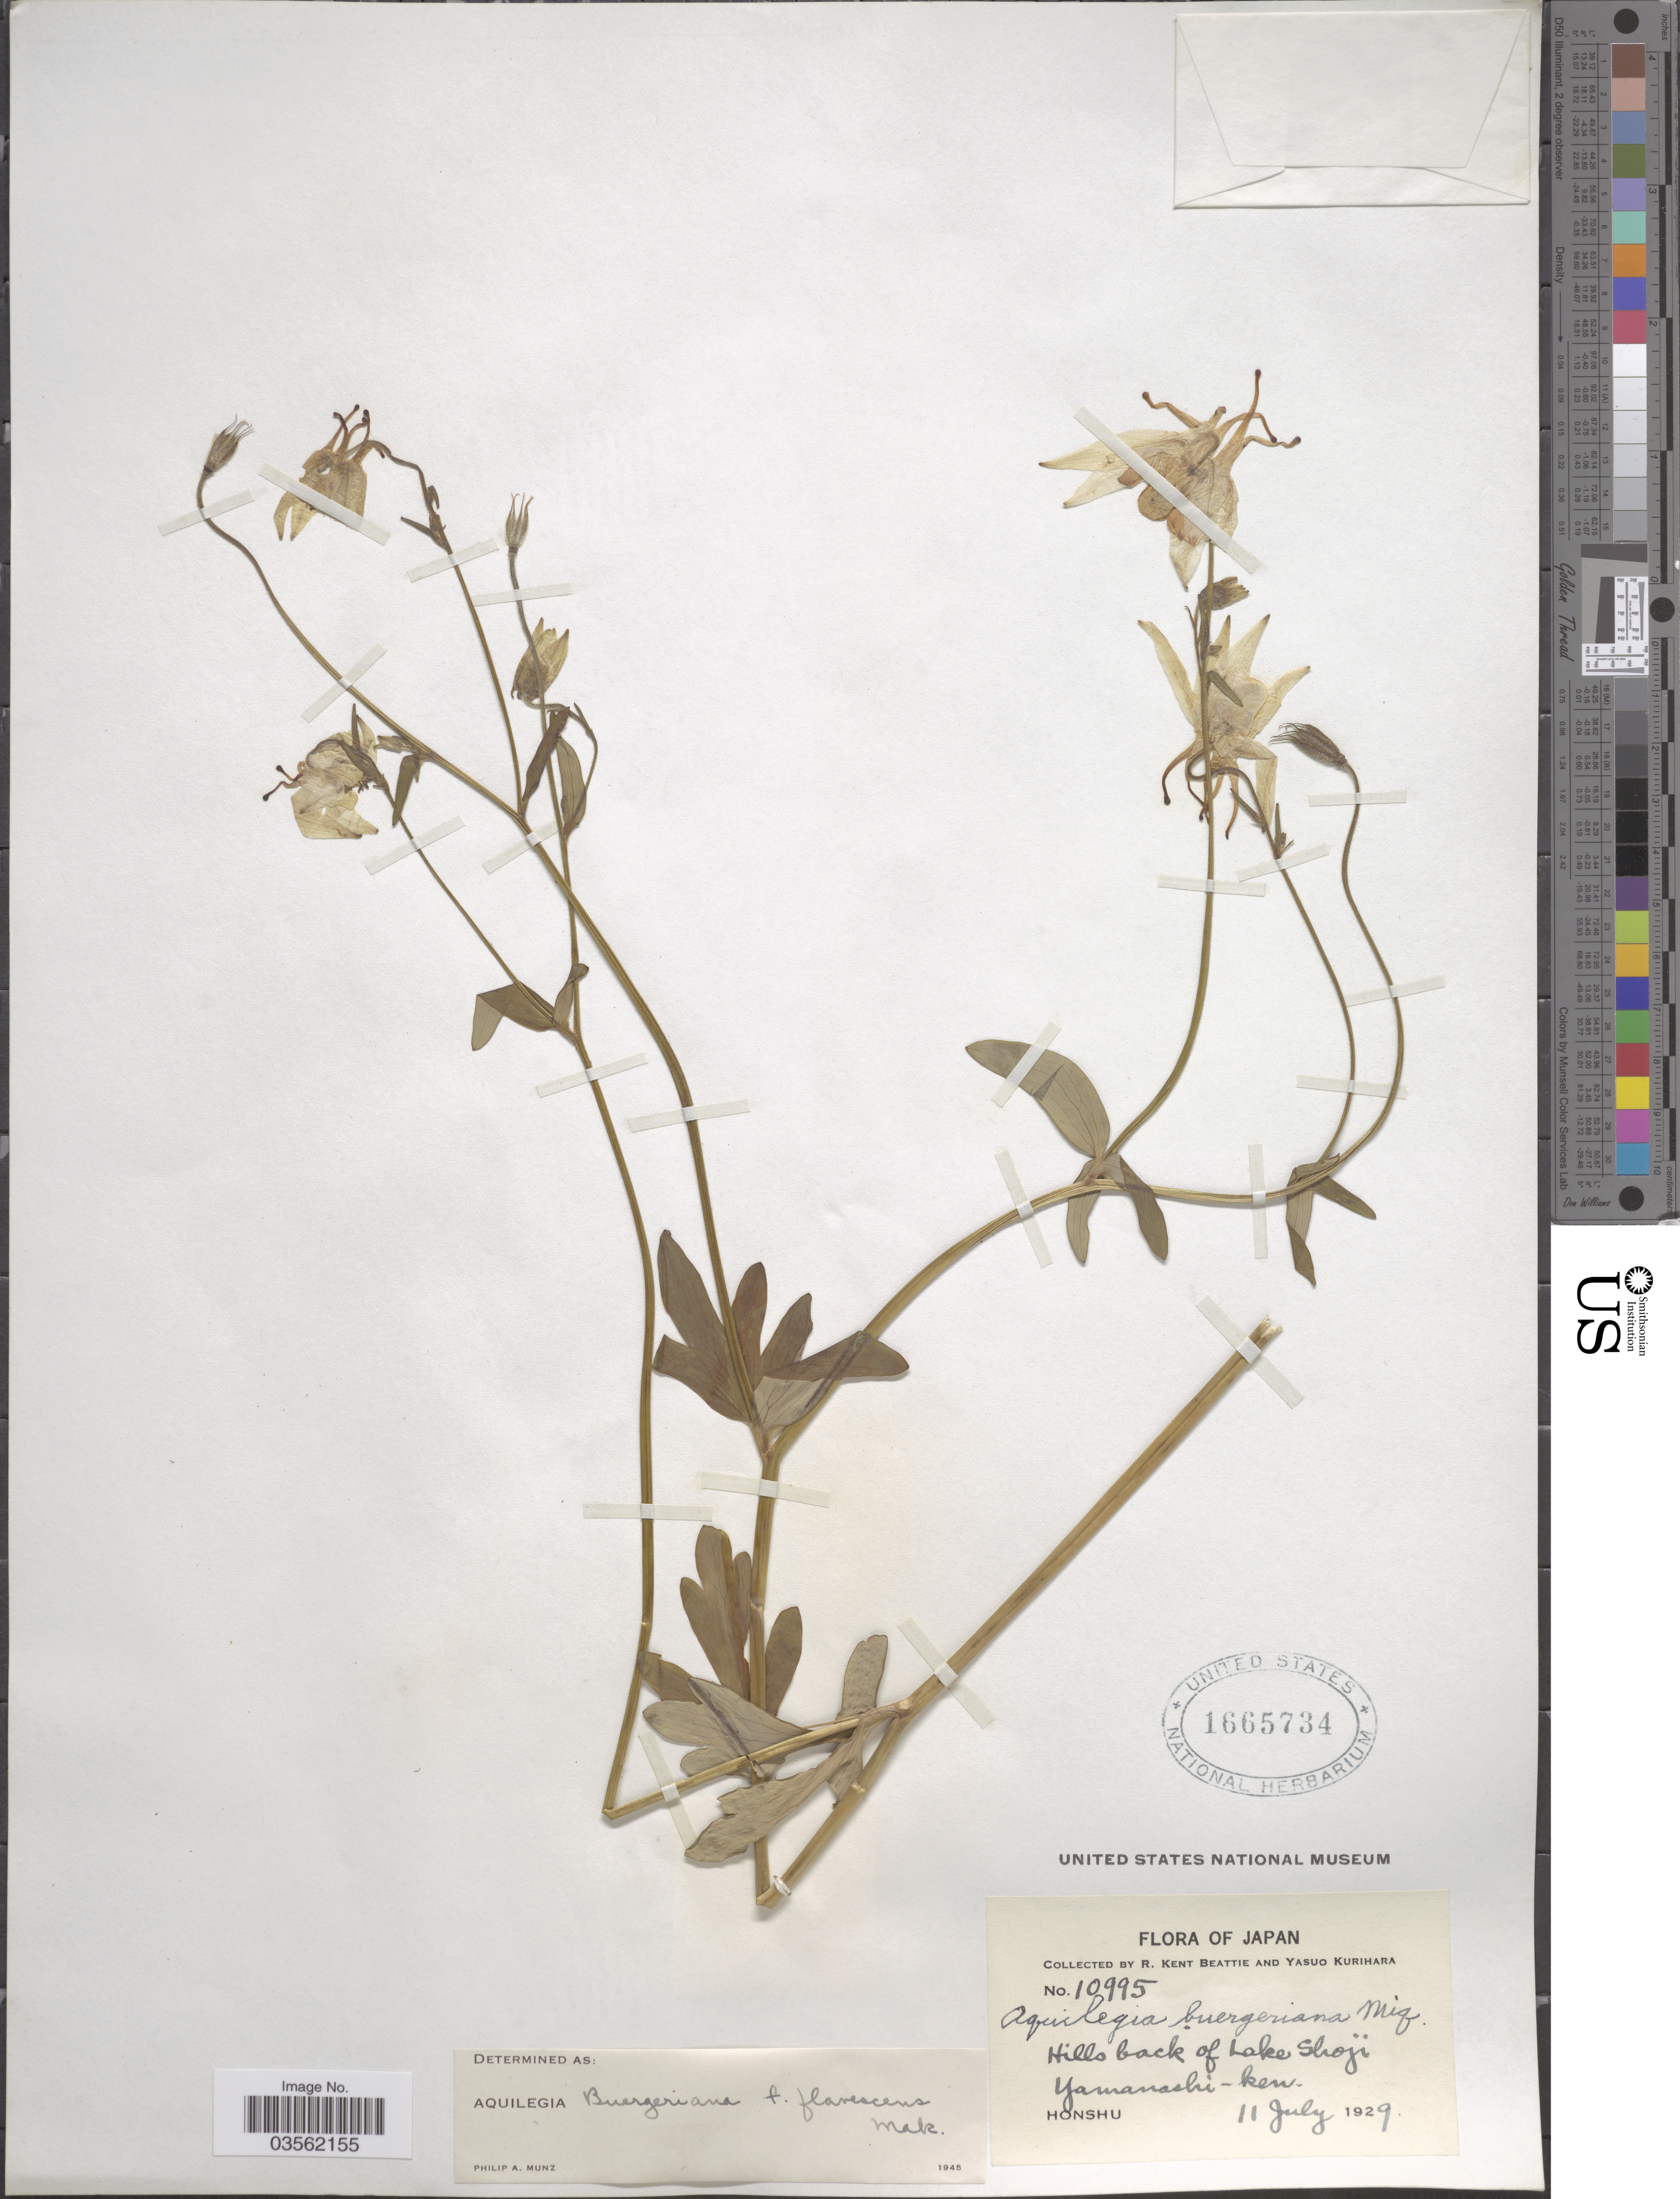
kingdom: Plantae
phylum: Tracheophyta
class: Magnoliopsida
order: Ranunculales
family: Ranunculaceae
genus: Aquilegia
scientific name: Aquilegia buergeriana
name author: Siebold & Zucc.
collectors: R. K. Beattie & Y. Kurihara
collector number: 10995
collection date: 1929-07-11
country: Japan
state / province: Yamanasi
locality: Hills back of Lake Shoji. Yamanashi-ken. Honshu.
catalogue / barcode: US 1665734